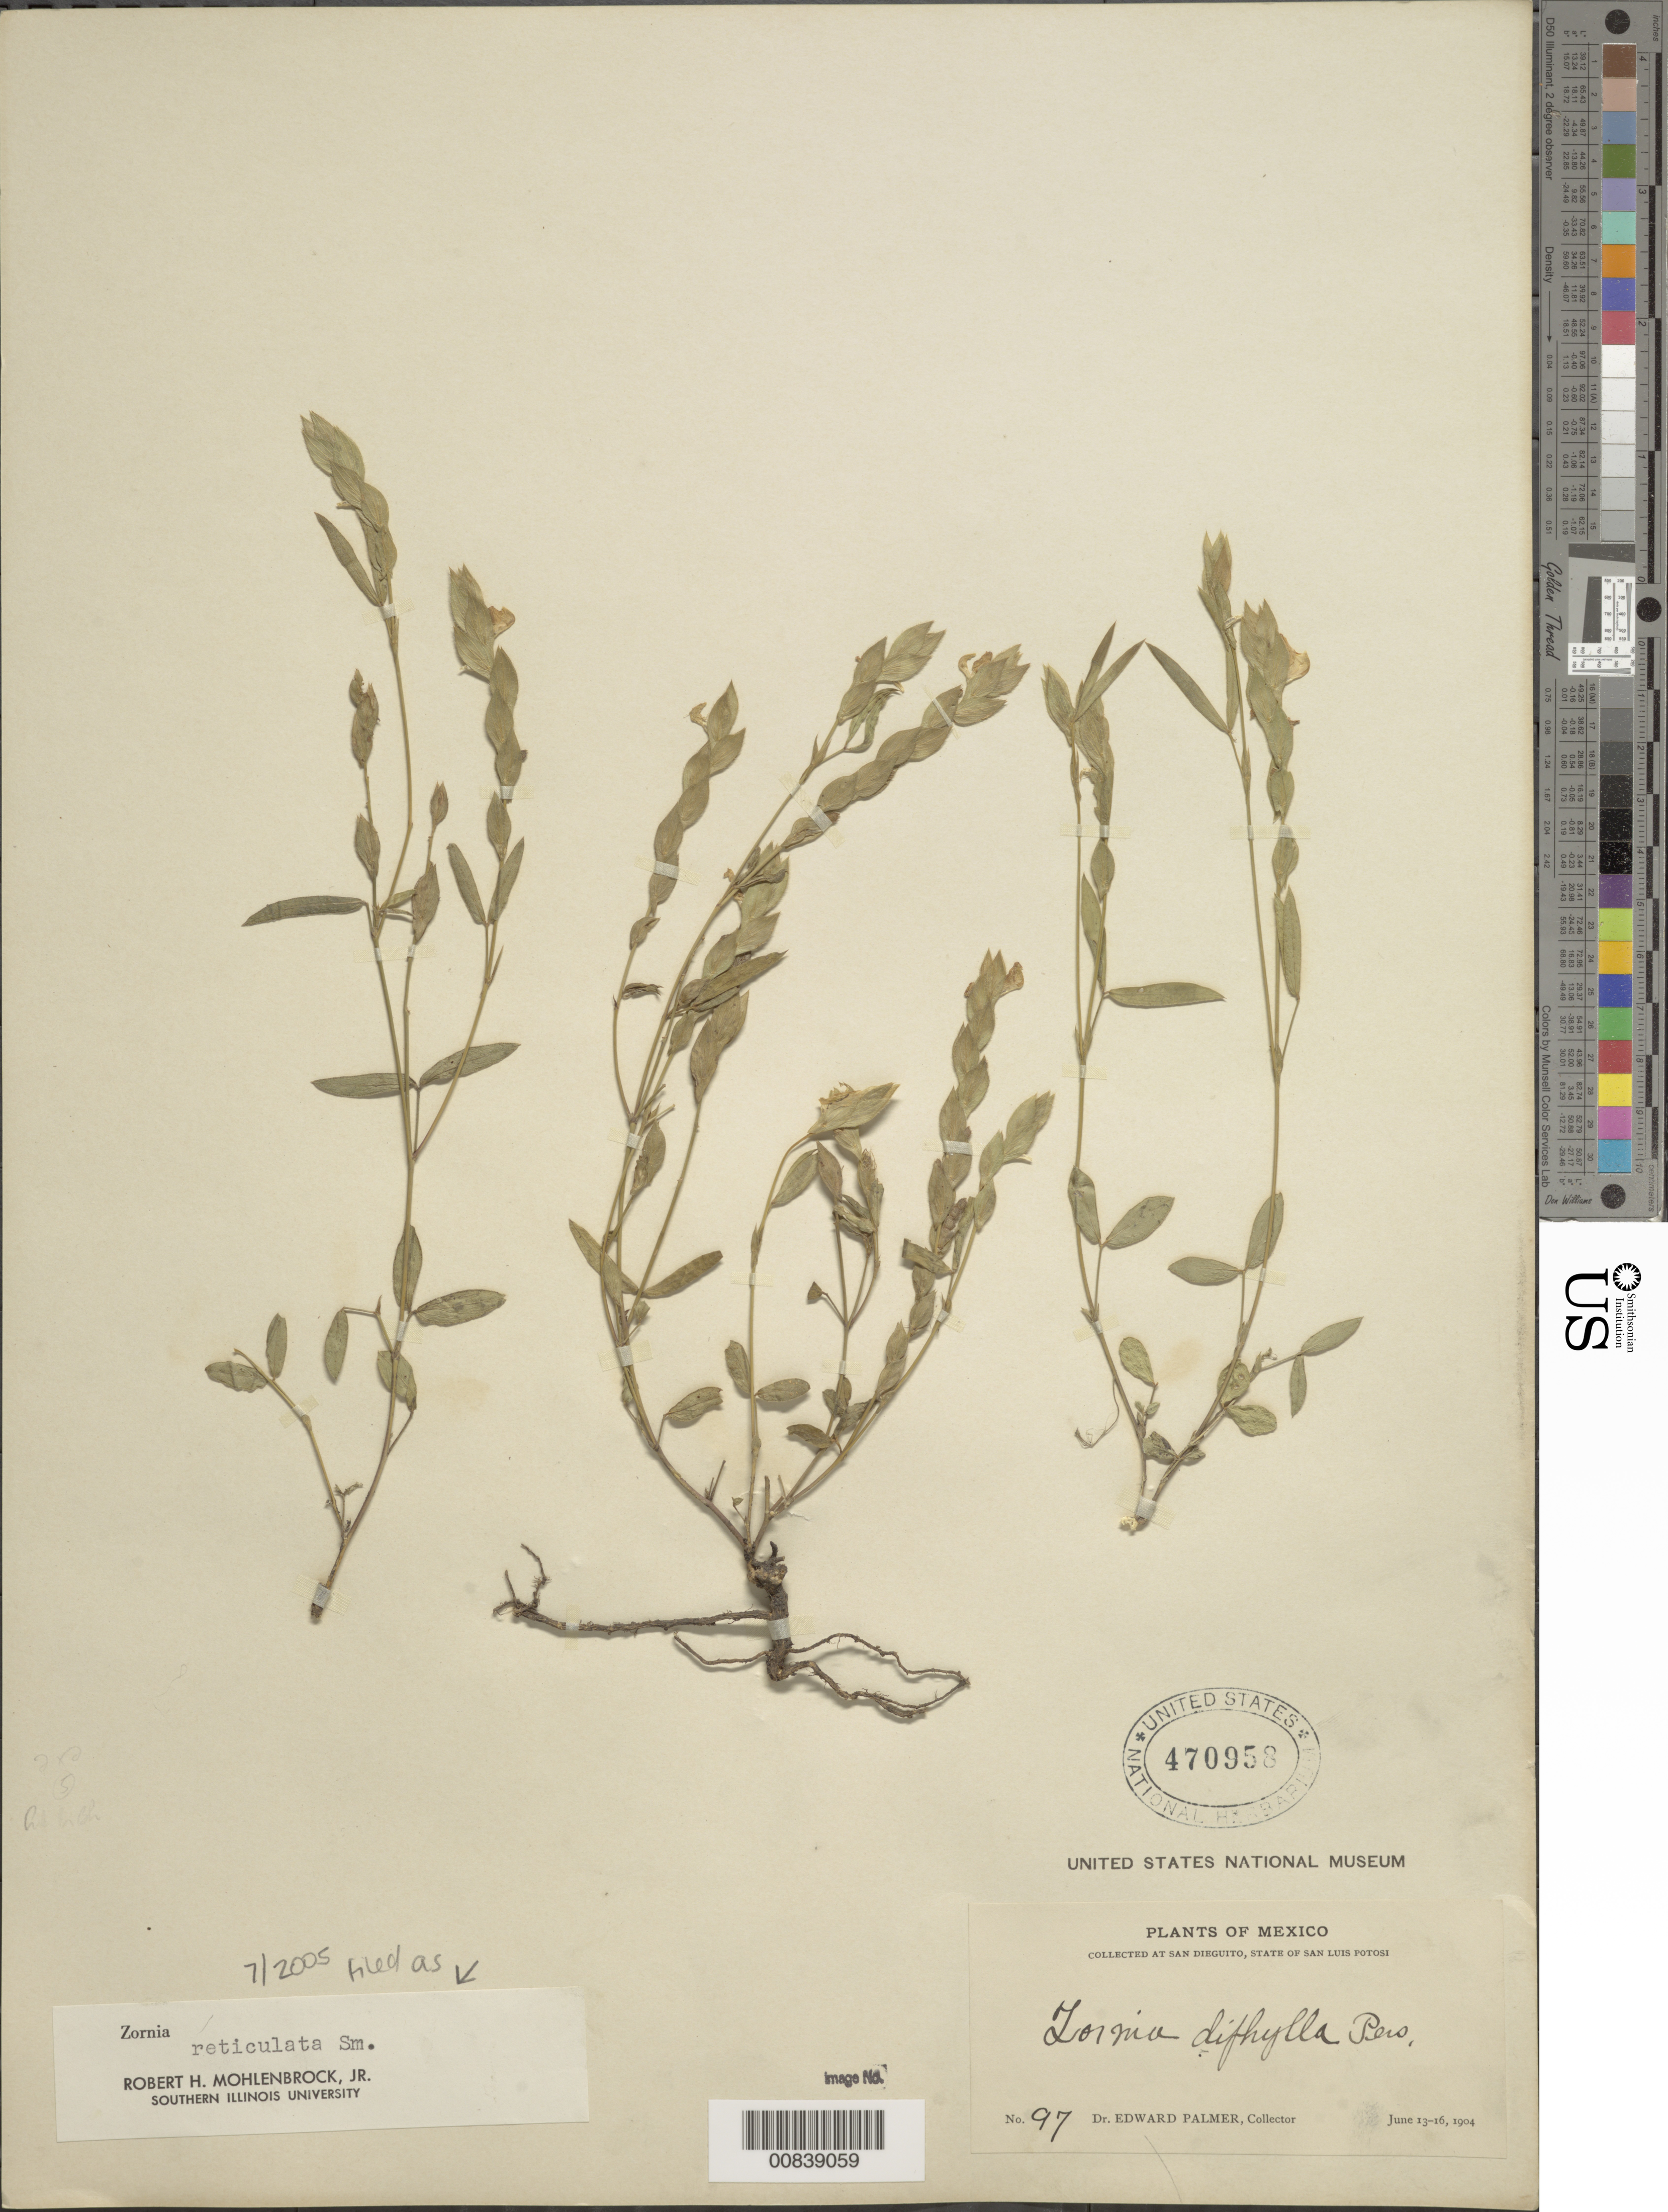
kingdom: Plantae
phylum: Tracheophyta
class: Magnoliopsida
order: Fabales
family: Fabaceae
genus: Zornia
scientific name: Zornia reticulata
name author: Sm.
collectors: E. Palmer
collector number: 97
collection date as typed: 13 Jun 1904 to 16 Jun 1904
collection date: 1904-06-13/1904-06-16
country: Mexico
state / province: San Luis Potosí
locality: San Dieguito, San Luis Potosí.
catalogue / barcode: US 470958